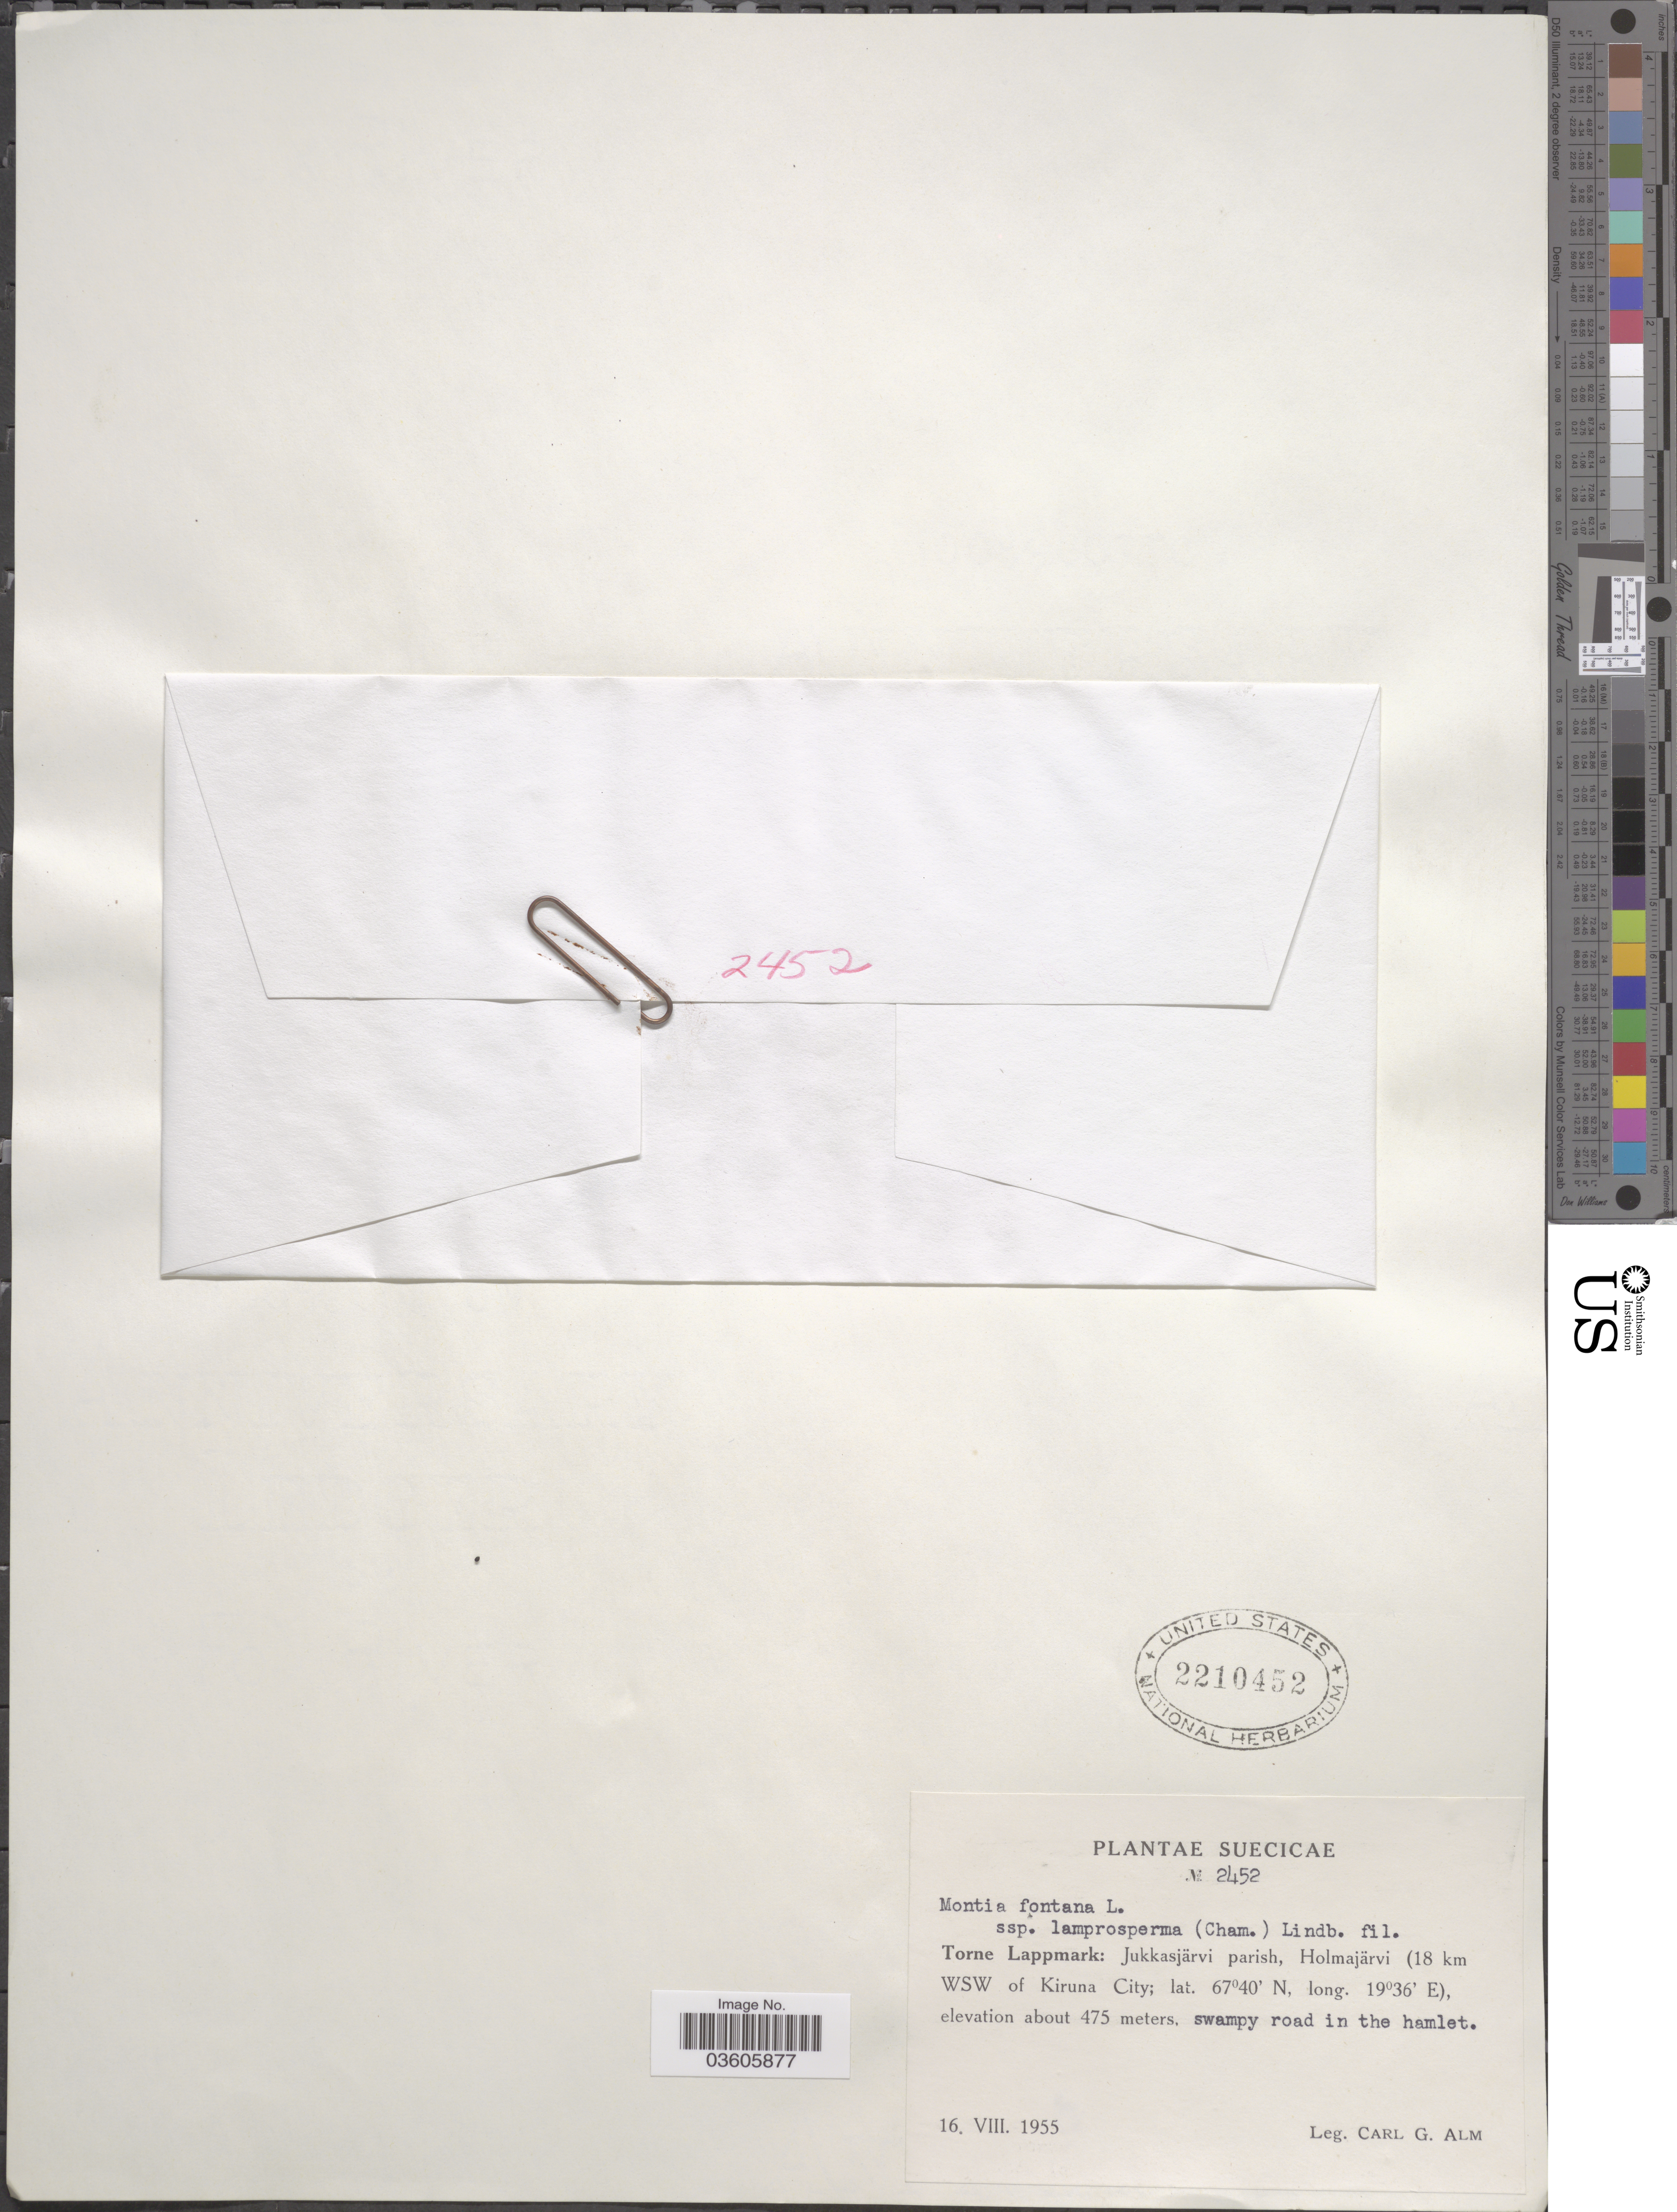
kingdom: Plantae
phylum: Tracheophyta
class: Magnoliopsida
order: Caryophyllales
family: Montiaceae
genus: Montia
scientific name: Montia fontana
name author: L.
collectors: C. G. Alm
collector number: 2452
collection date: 1955-08-16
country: Sweden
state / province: Norrbotten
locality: Suecicae. Torne Lappmark: Jukkasjärvi parish, Holmajärvi (18 km WSW of Kiruna City).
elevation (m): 475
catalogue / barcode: US 2210452